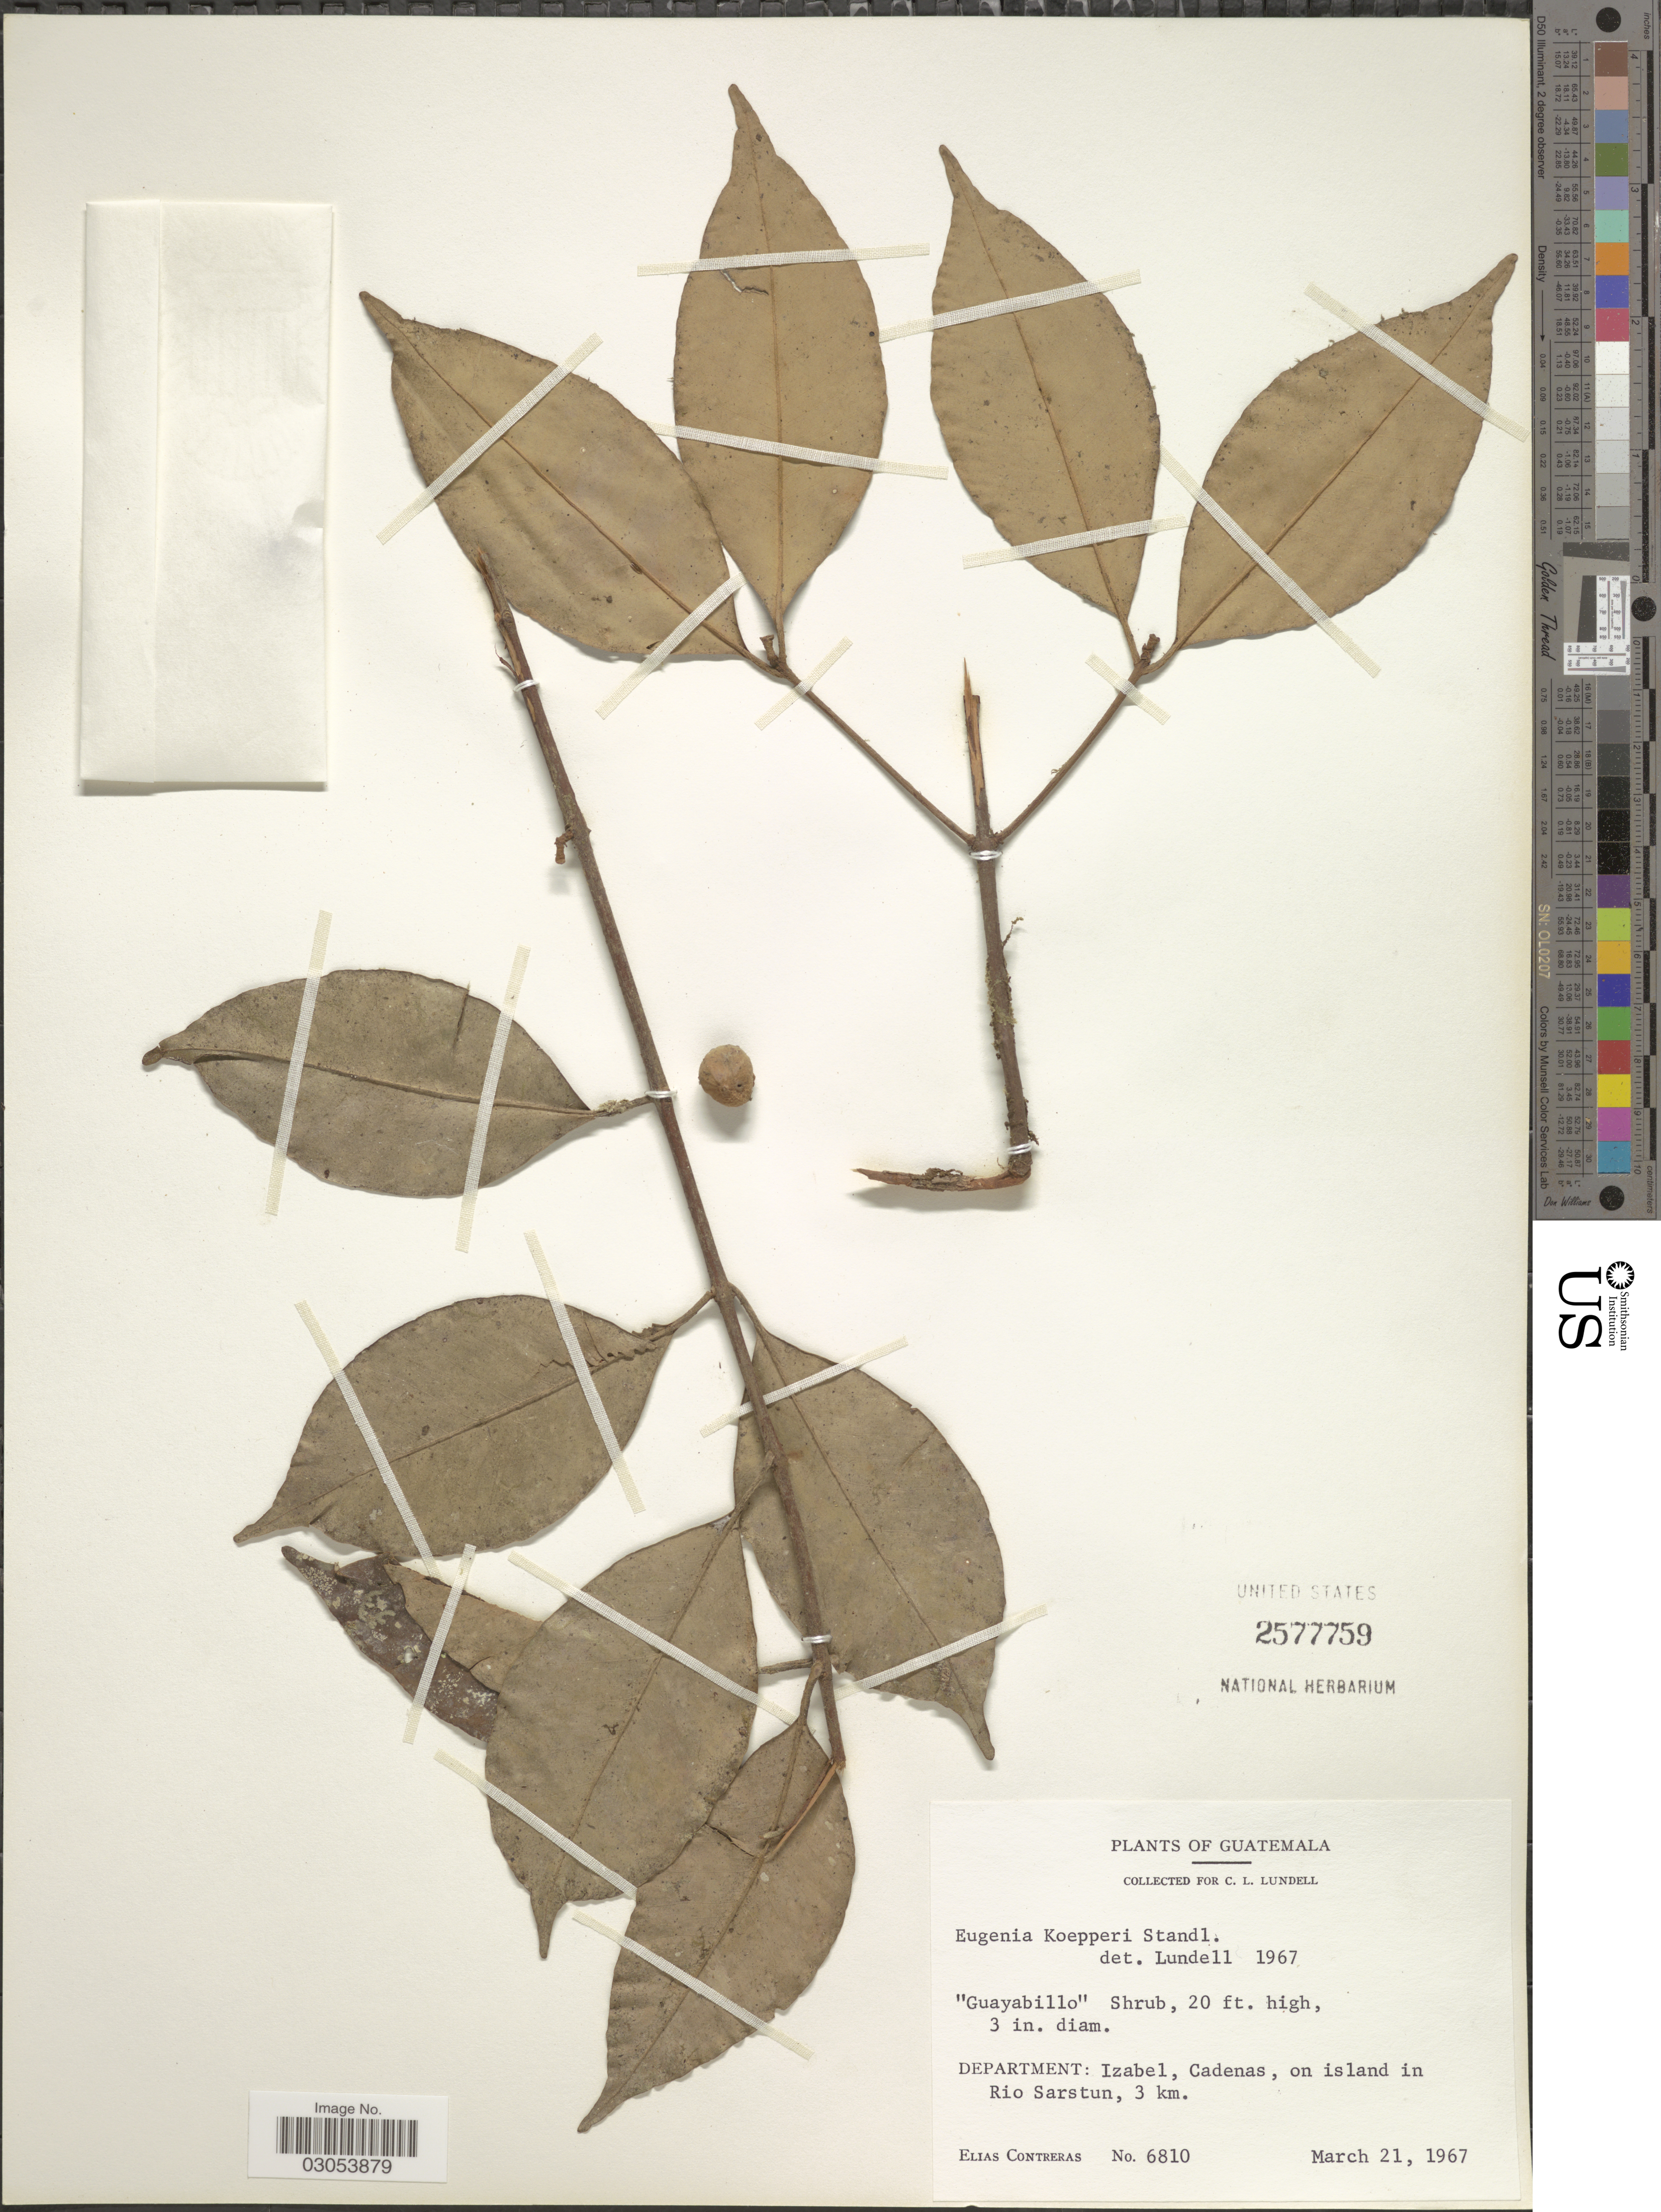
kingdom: Plantae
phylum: Tracheophyta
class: Magnoliopsida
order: Myrtales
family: Myrtaceae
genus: Eugenia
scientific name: Eugenia koepperi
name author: Standl. in Yunck.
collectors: E. Contreras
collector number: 6810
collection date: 1967-03-21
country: Guatemala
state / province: Izabal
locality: Department: Izabel, Cadenas, on island in Rio Sarstun, 3 km.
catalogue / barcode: US 2577759